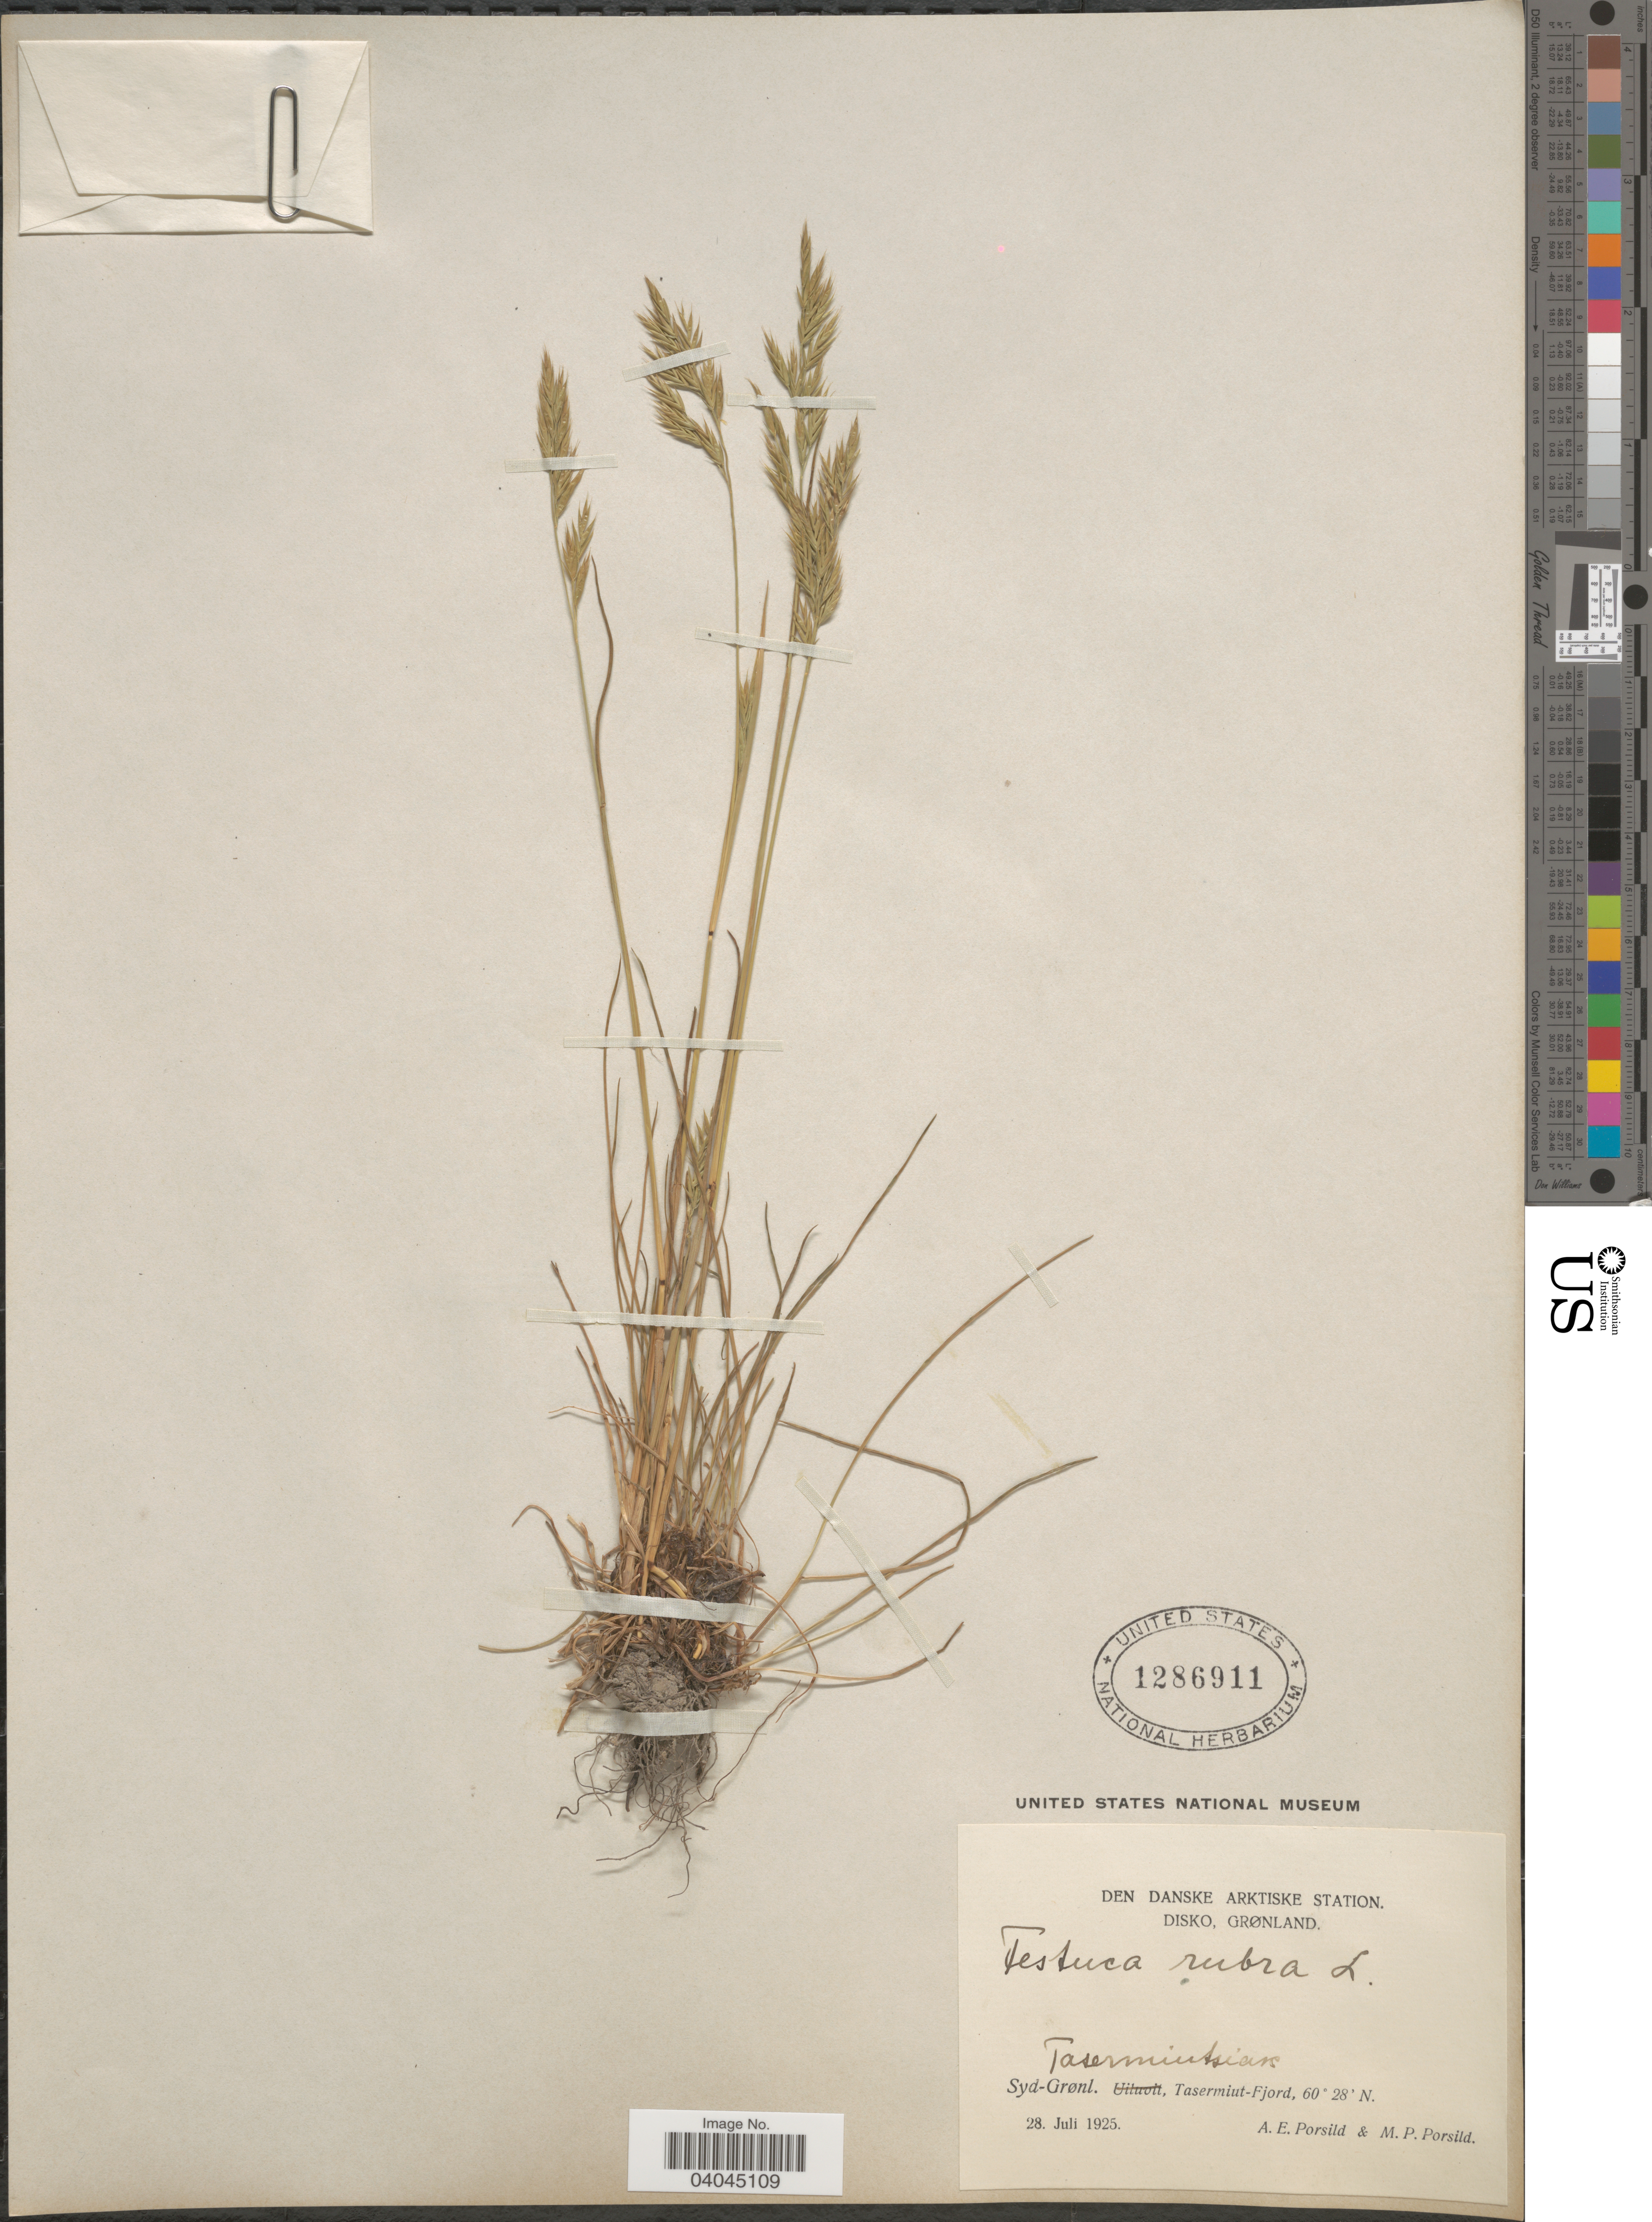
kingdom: Plantae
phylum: Tracheophyta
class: Liliopsida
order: Poales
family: Poaceae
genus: Festuca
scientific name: Festuca rubra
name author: L.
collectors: A. E. Porsild & M. P. Porsild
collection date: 1925-07-28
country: Greenland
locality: Den Danske Arktiske Station. Disko. Grønland. Syd-Grønl. Tasermiutsiak, Tasermiut-Fjord.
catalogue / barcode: US 1286911